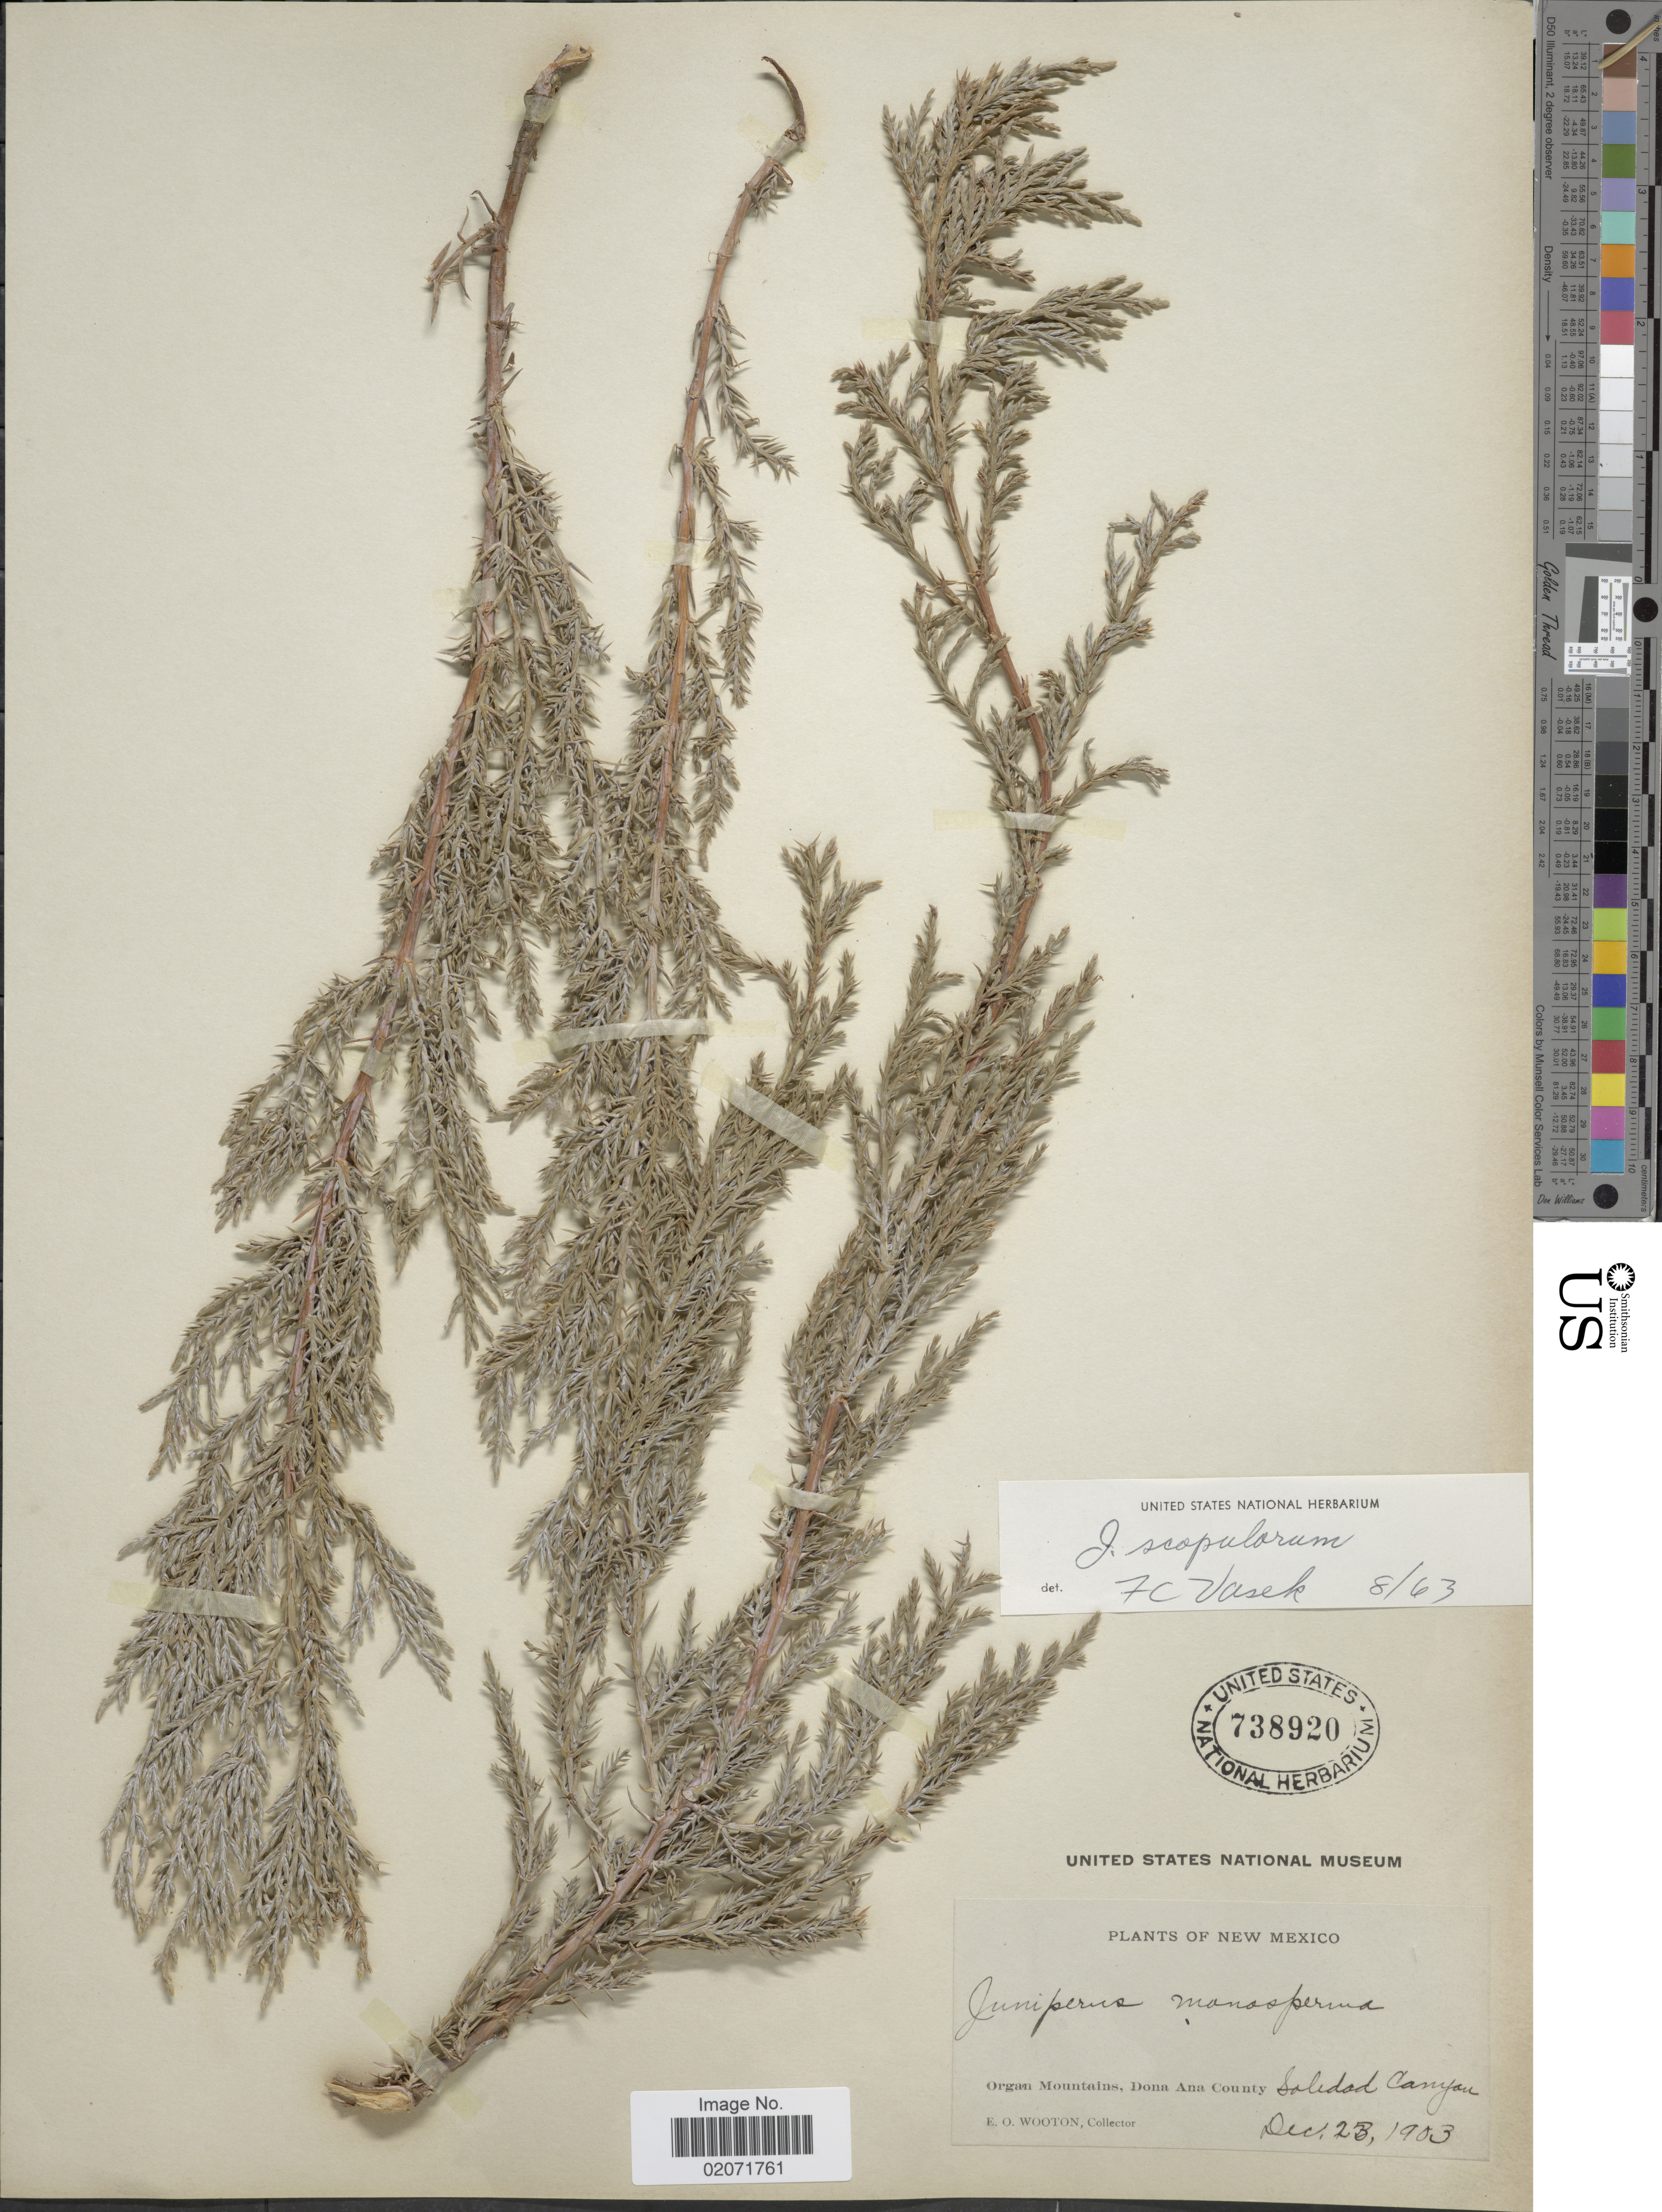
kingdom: Plantae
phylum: Tracheophyta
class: Pinopsida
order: Pinales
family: Cupressaceae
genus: Juniperus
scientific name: Juniperus scopulorum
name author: Sarg.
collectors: E. O. Wooton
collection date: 1903-12-23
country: United States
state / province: New Mexico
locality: Organ Mountains, Dona Ana County, Soledad Canyon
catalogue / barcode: US 738920